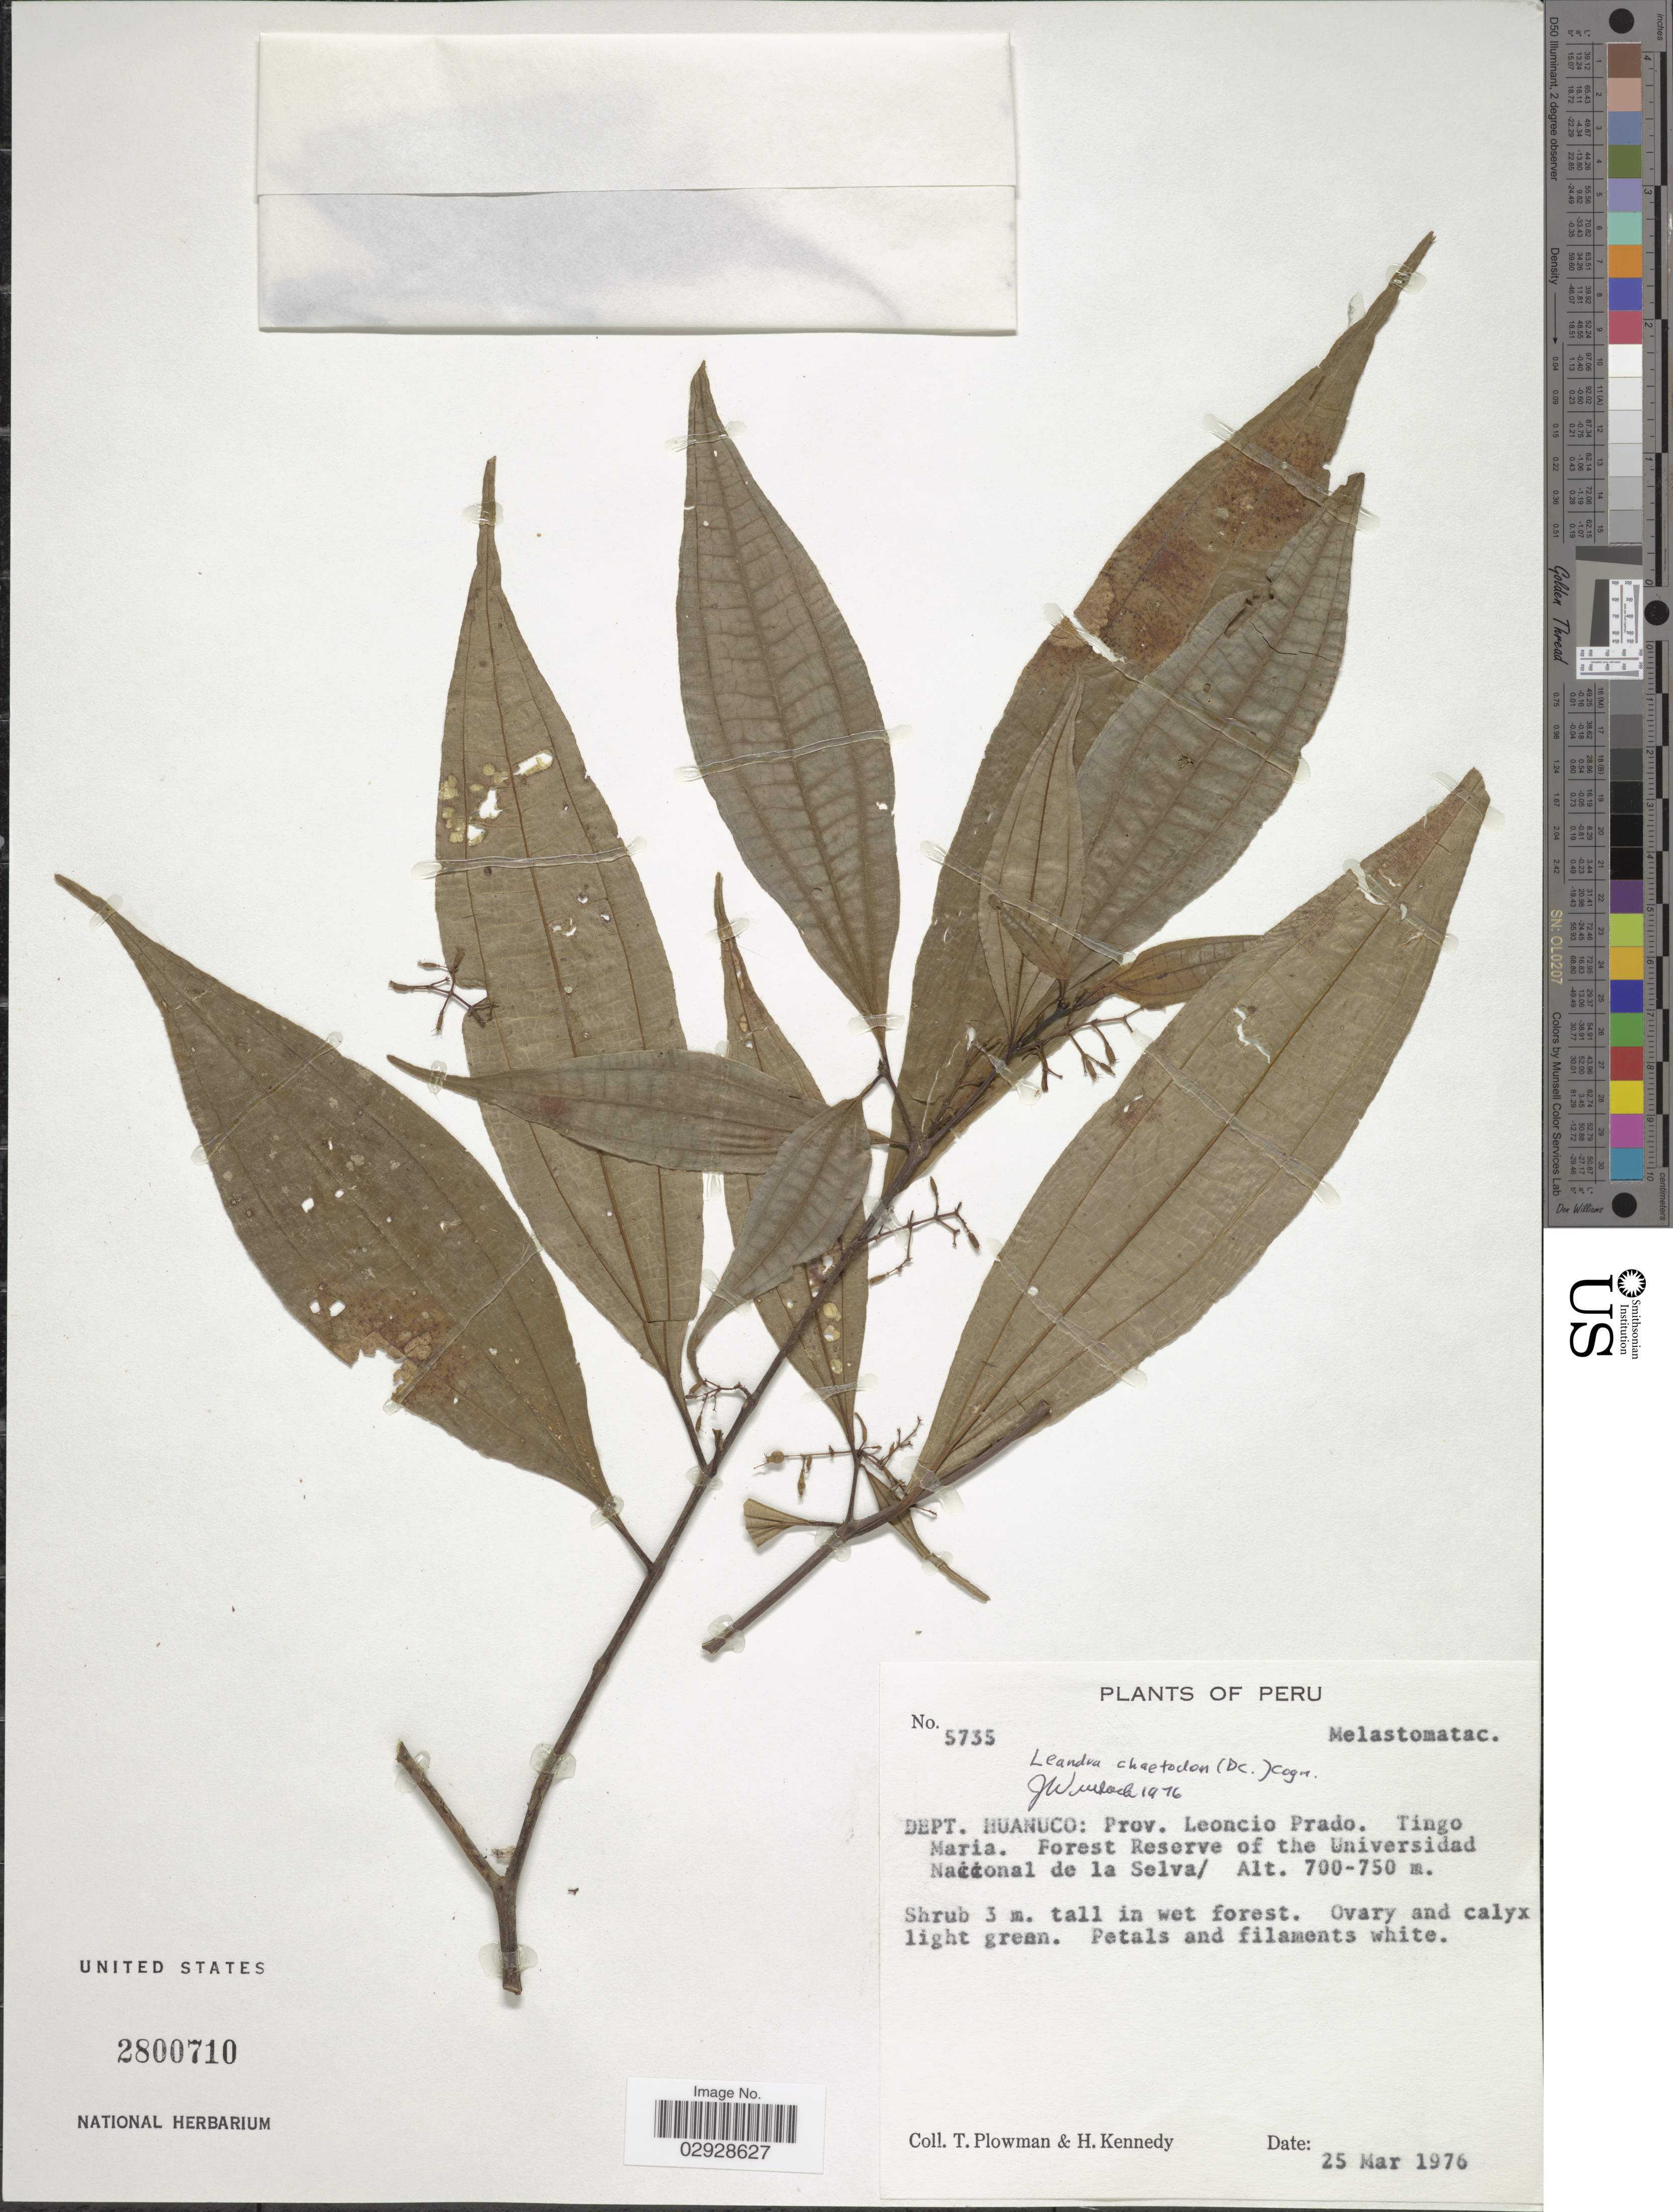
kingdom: Plantae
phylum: Tracheophyta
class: Magnoliopsida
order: Myrtales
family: Melastomataceae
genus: Leandra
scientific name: Leandra chaetodon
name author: (DC.) Cogn.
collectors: T. Plowman & H. Kennedy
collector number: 5735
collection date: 1976-03-25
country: Peru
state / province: Huánuco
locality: Dept. Huanuco: Prov. Leoncio Prado. Tingo Maria. Forest Reserve of the Universidad Nacional de la Selva.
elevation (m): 700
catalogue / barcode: US 2800710